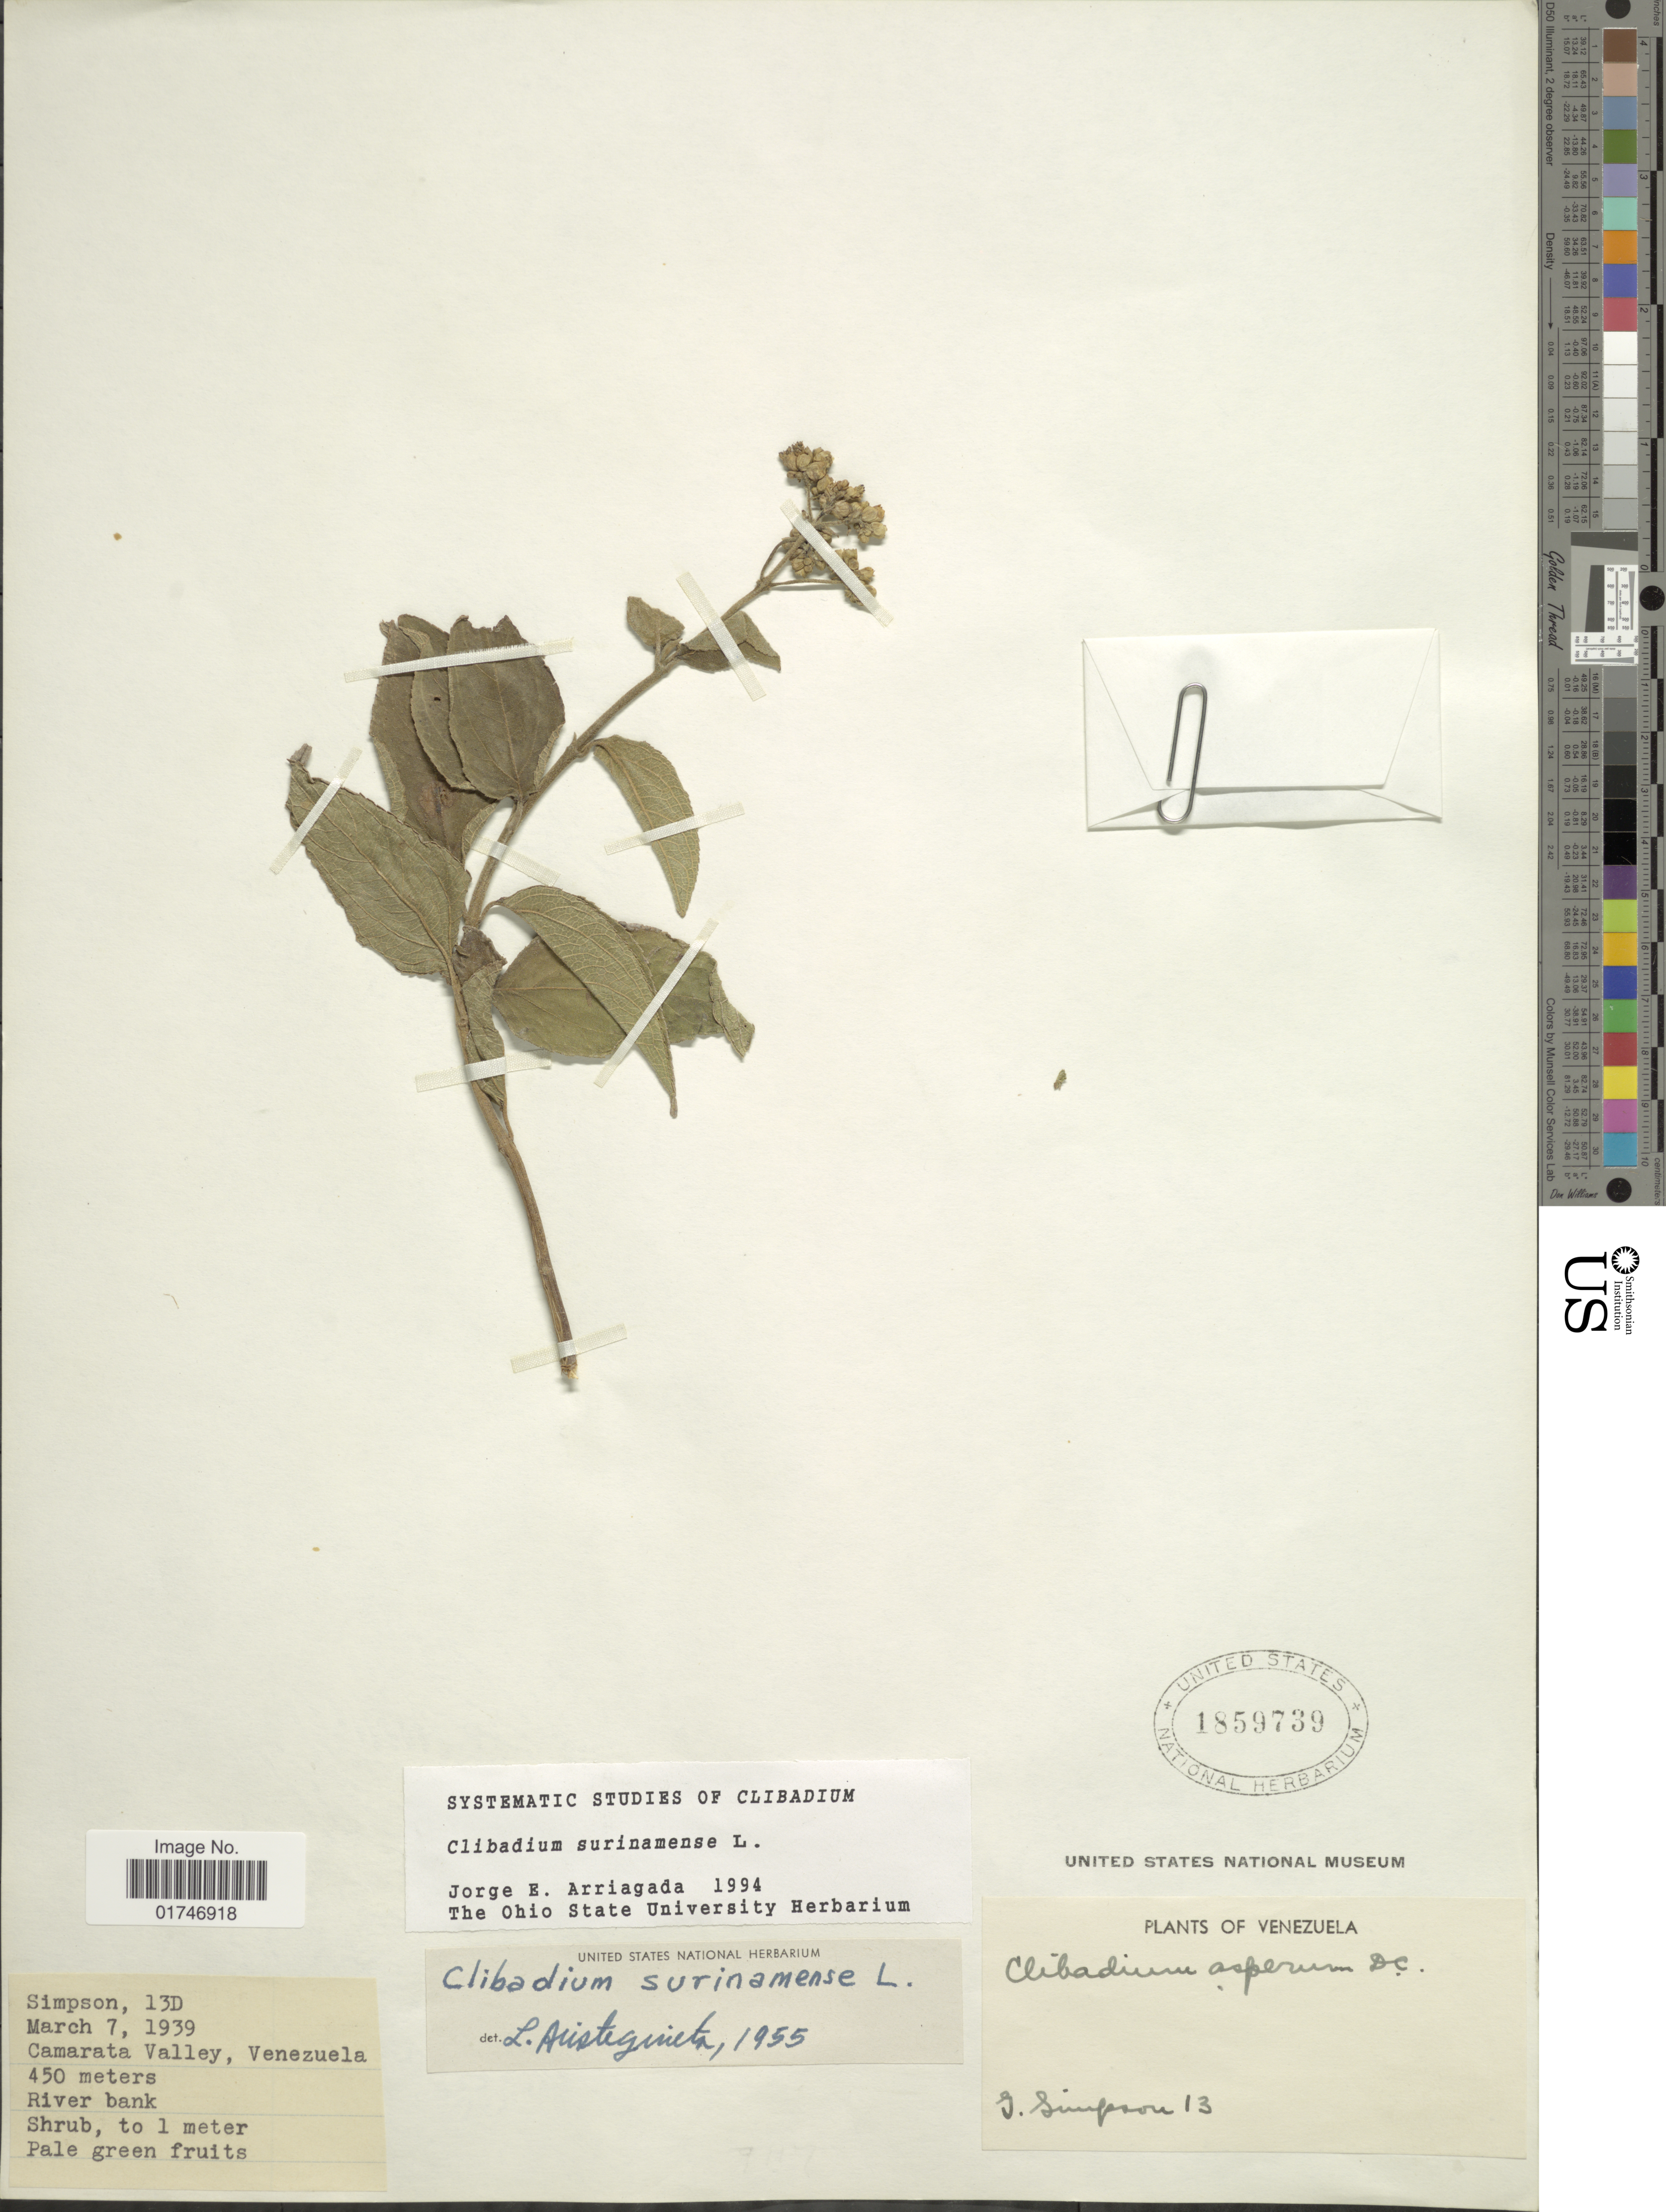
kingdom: Plantae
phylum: Tracheophyta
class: Magnoliopsida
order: Asterales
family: Asteraceae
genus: Clibadium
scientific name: Clibadium surinamense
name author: L.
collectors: J. Simpson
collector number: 13D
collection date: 1939-03-07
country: Venezuela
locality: Camarata Valley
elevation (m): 450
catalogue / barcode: US 1859739